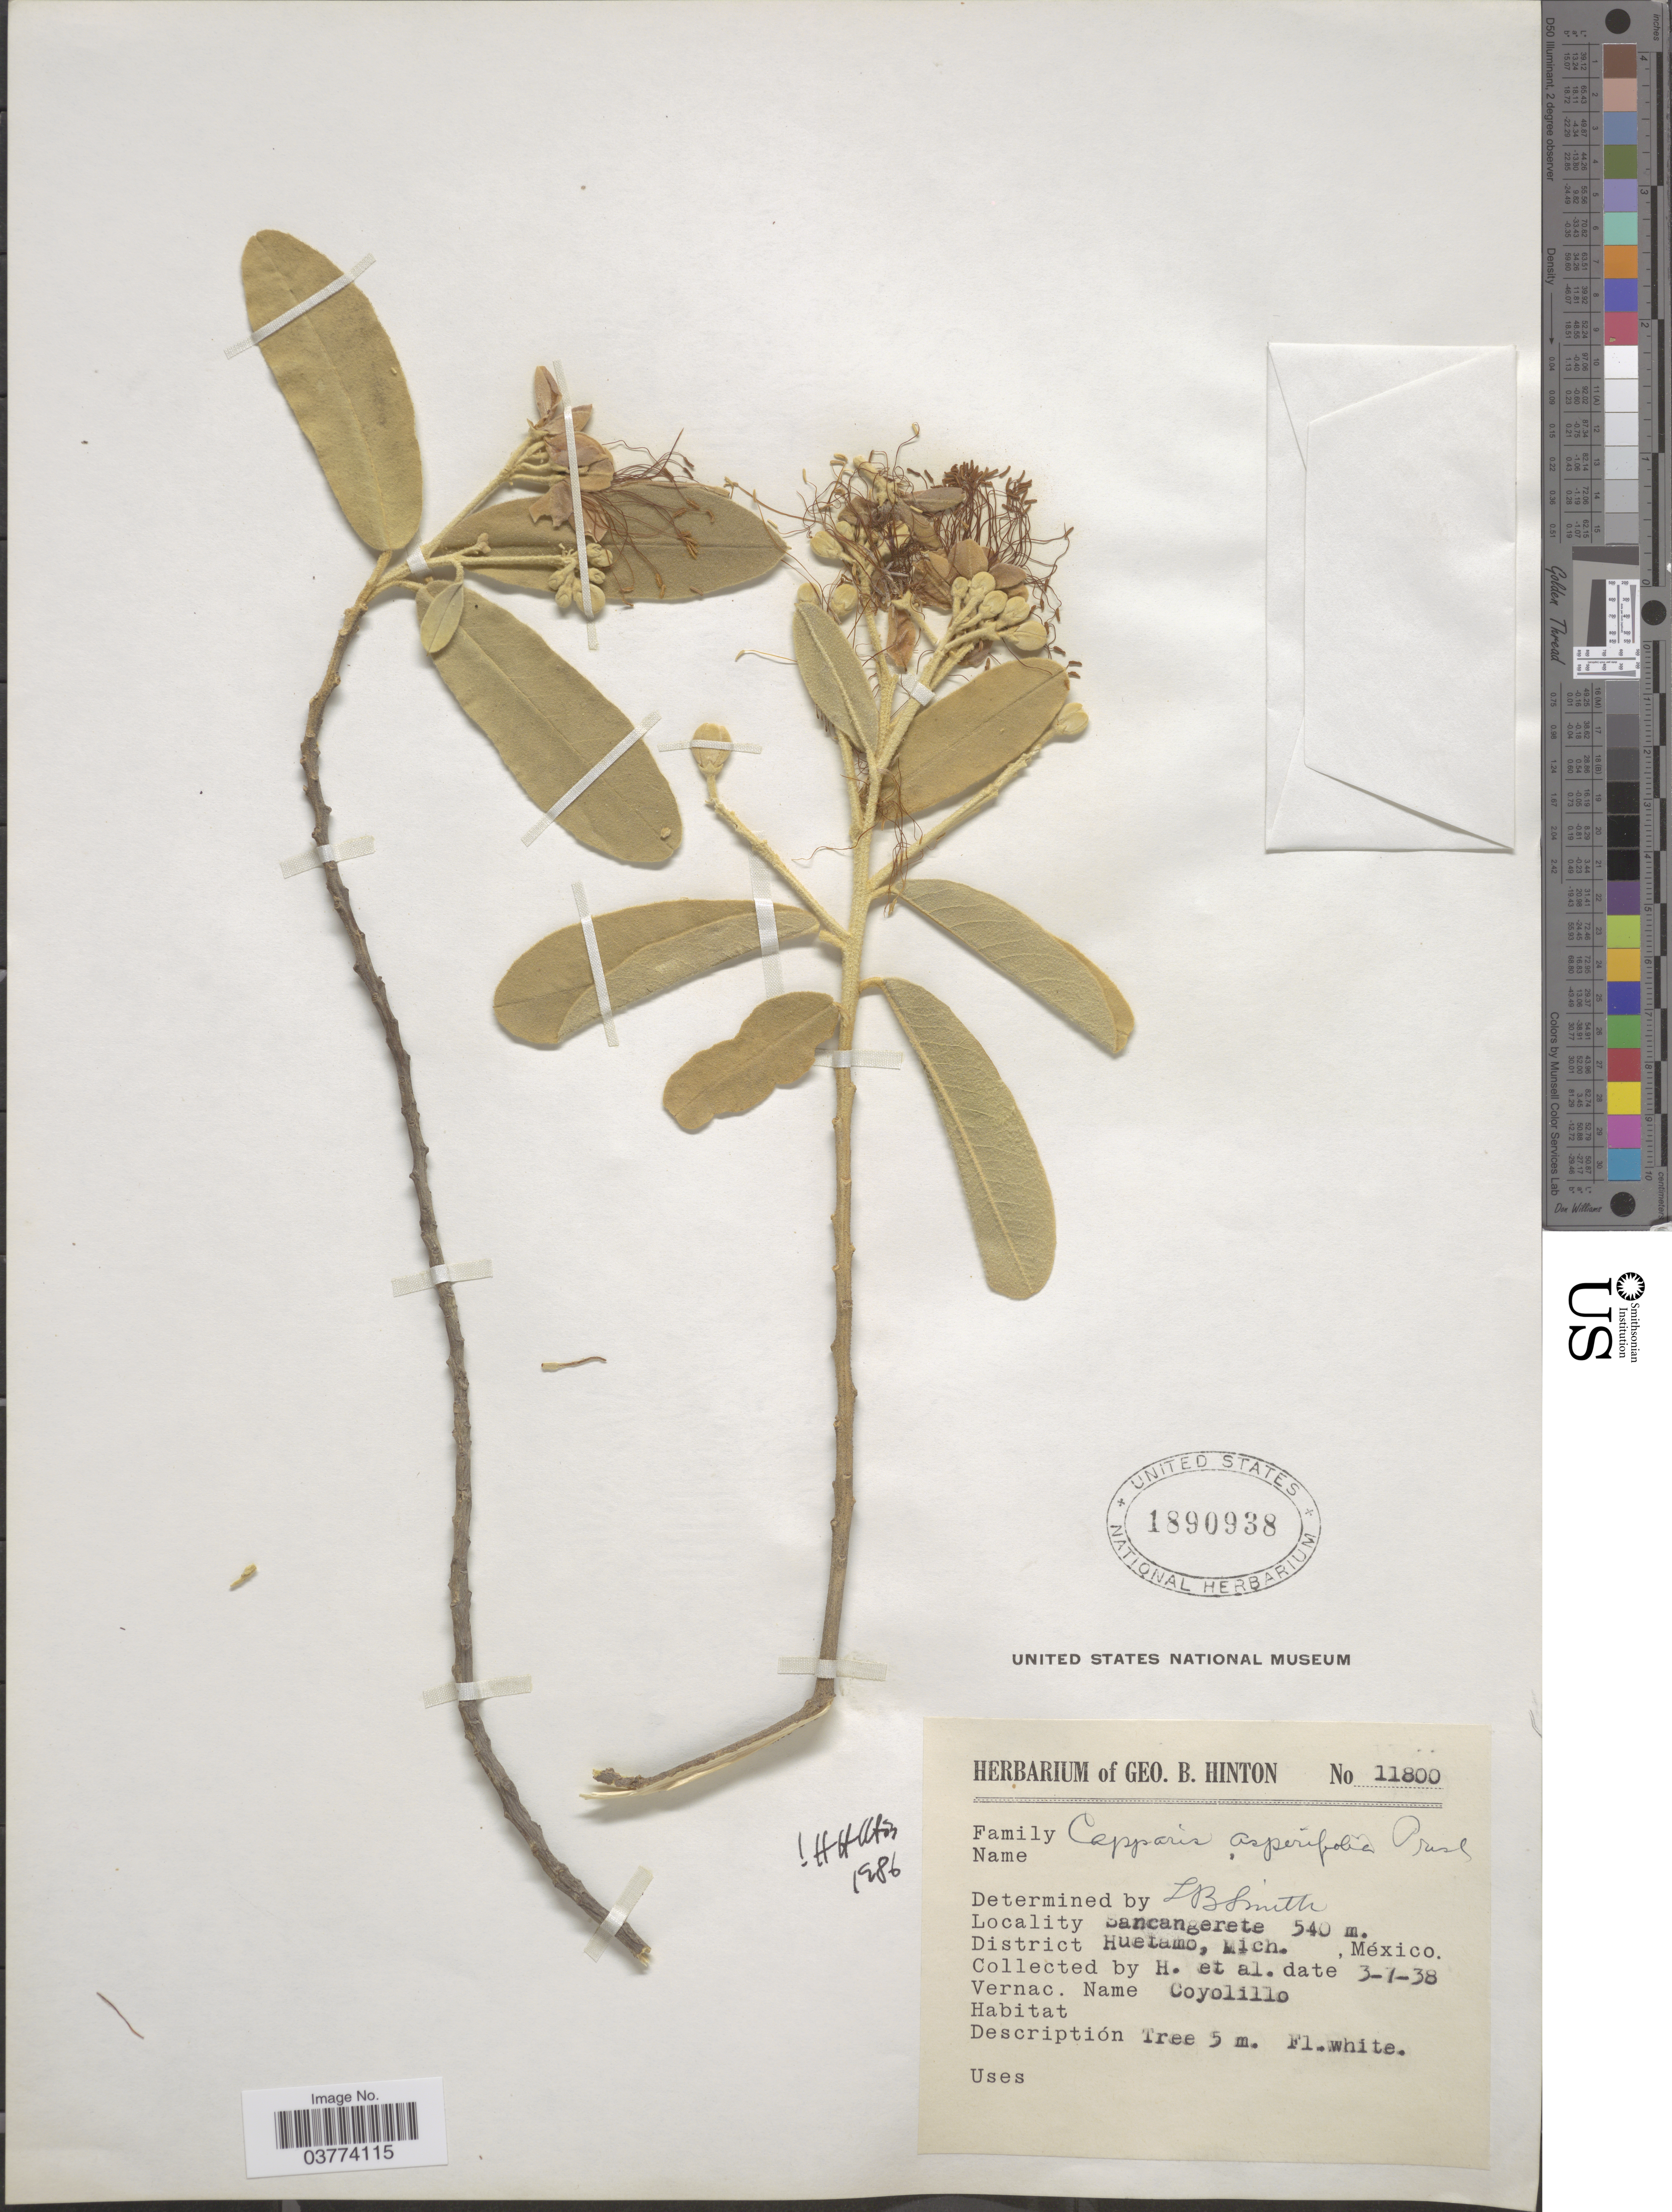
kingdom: Plantae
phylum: Tracheophyta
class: Magnoliopsida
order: Brassicales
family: Capparaceae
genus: Quadrella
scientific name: Quadrella asperifolia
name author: (C. Presl) Iltis & Cornejo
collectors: G. B. Hinton & et al.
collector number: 11800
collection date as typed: Transcribed d/m/y: 3/7/38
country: Mexico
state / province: Michoacán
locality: Sancangerete. District Huetamo, Mich.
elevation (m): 540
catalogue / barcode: US 1890938